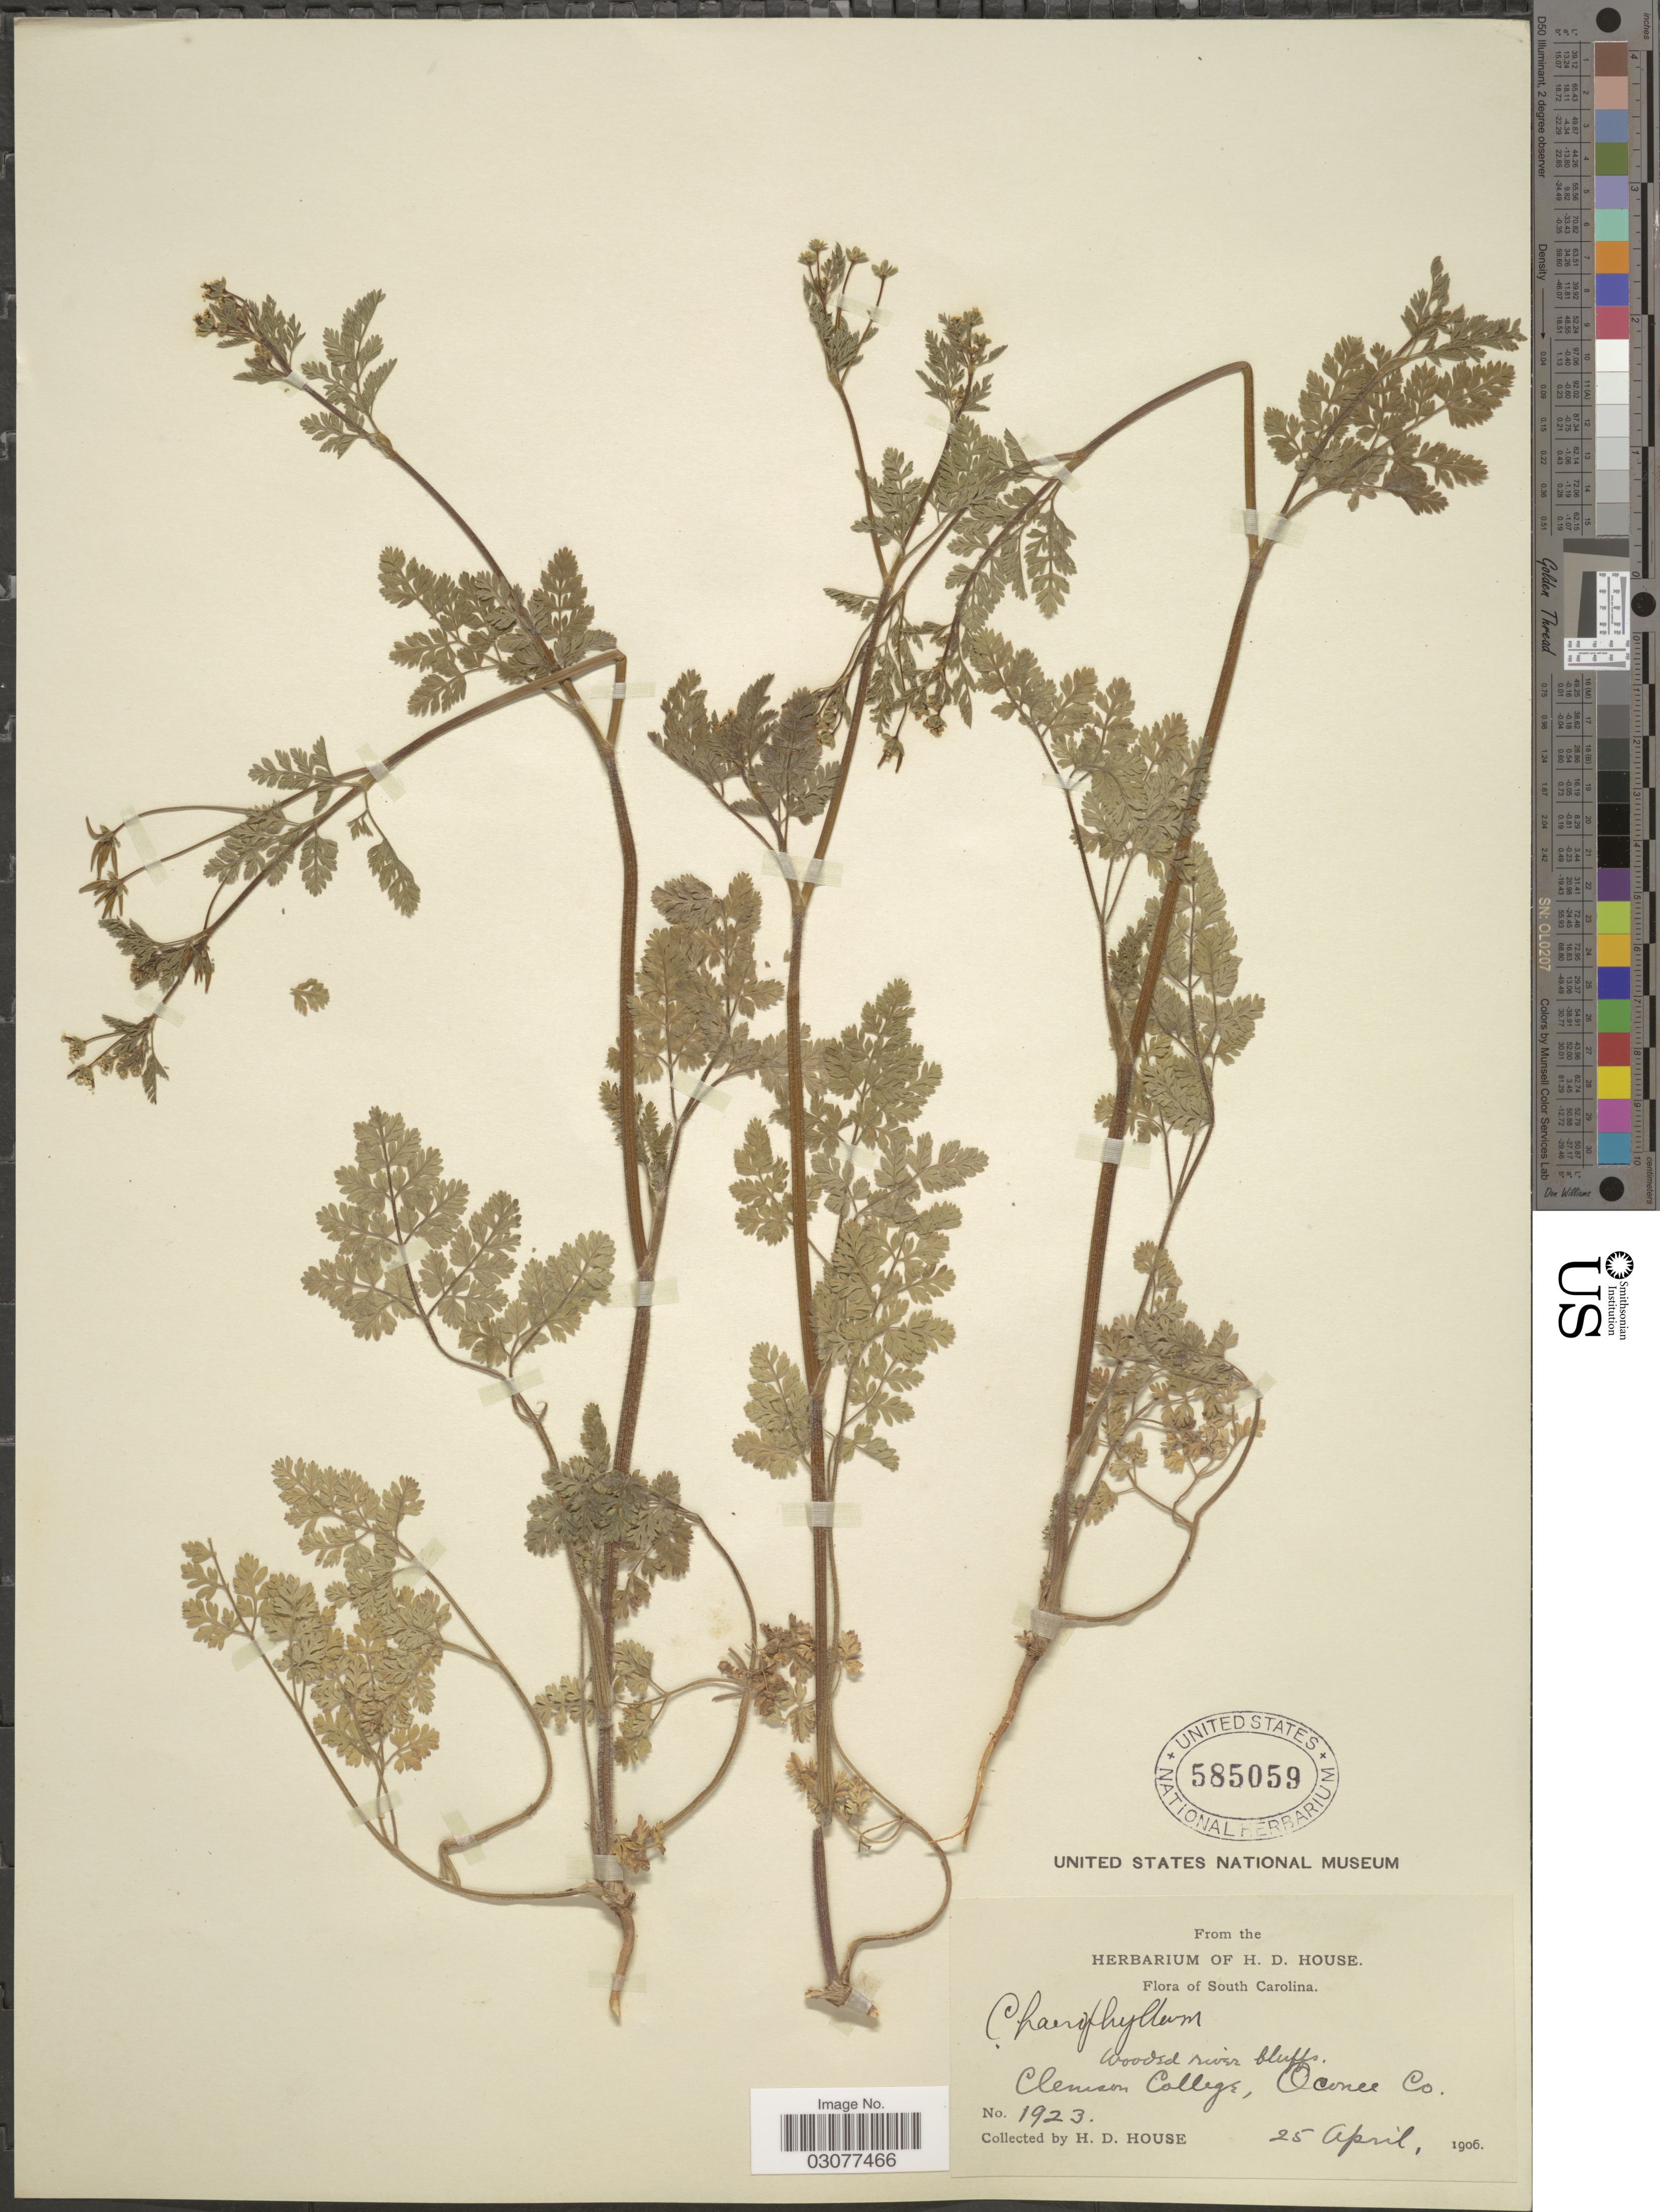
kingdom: Plantae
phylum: Tracheophyta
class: Magnoliopsida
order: Apiales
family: Apiaceae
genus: Chaerophyllum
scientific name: Chaerophyllum tainturieri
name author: Hook.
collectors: H. D. House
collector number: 1923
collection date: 1906-04-25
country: United States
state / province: South Carolina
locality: Clemson College, Oconee Co.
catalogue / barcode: US 585059